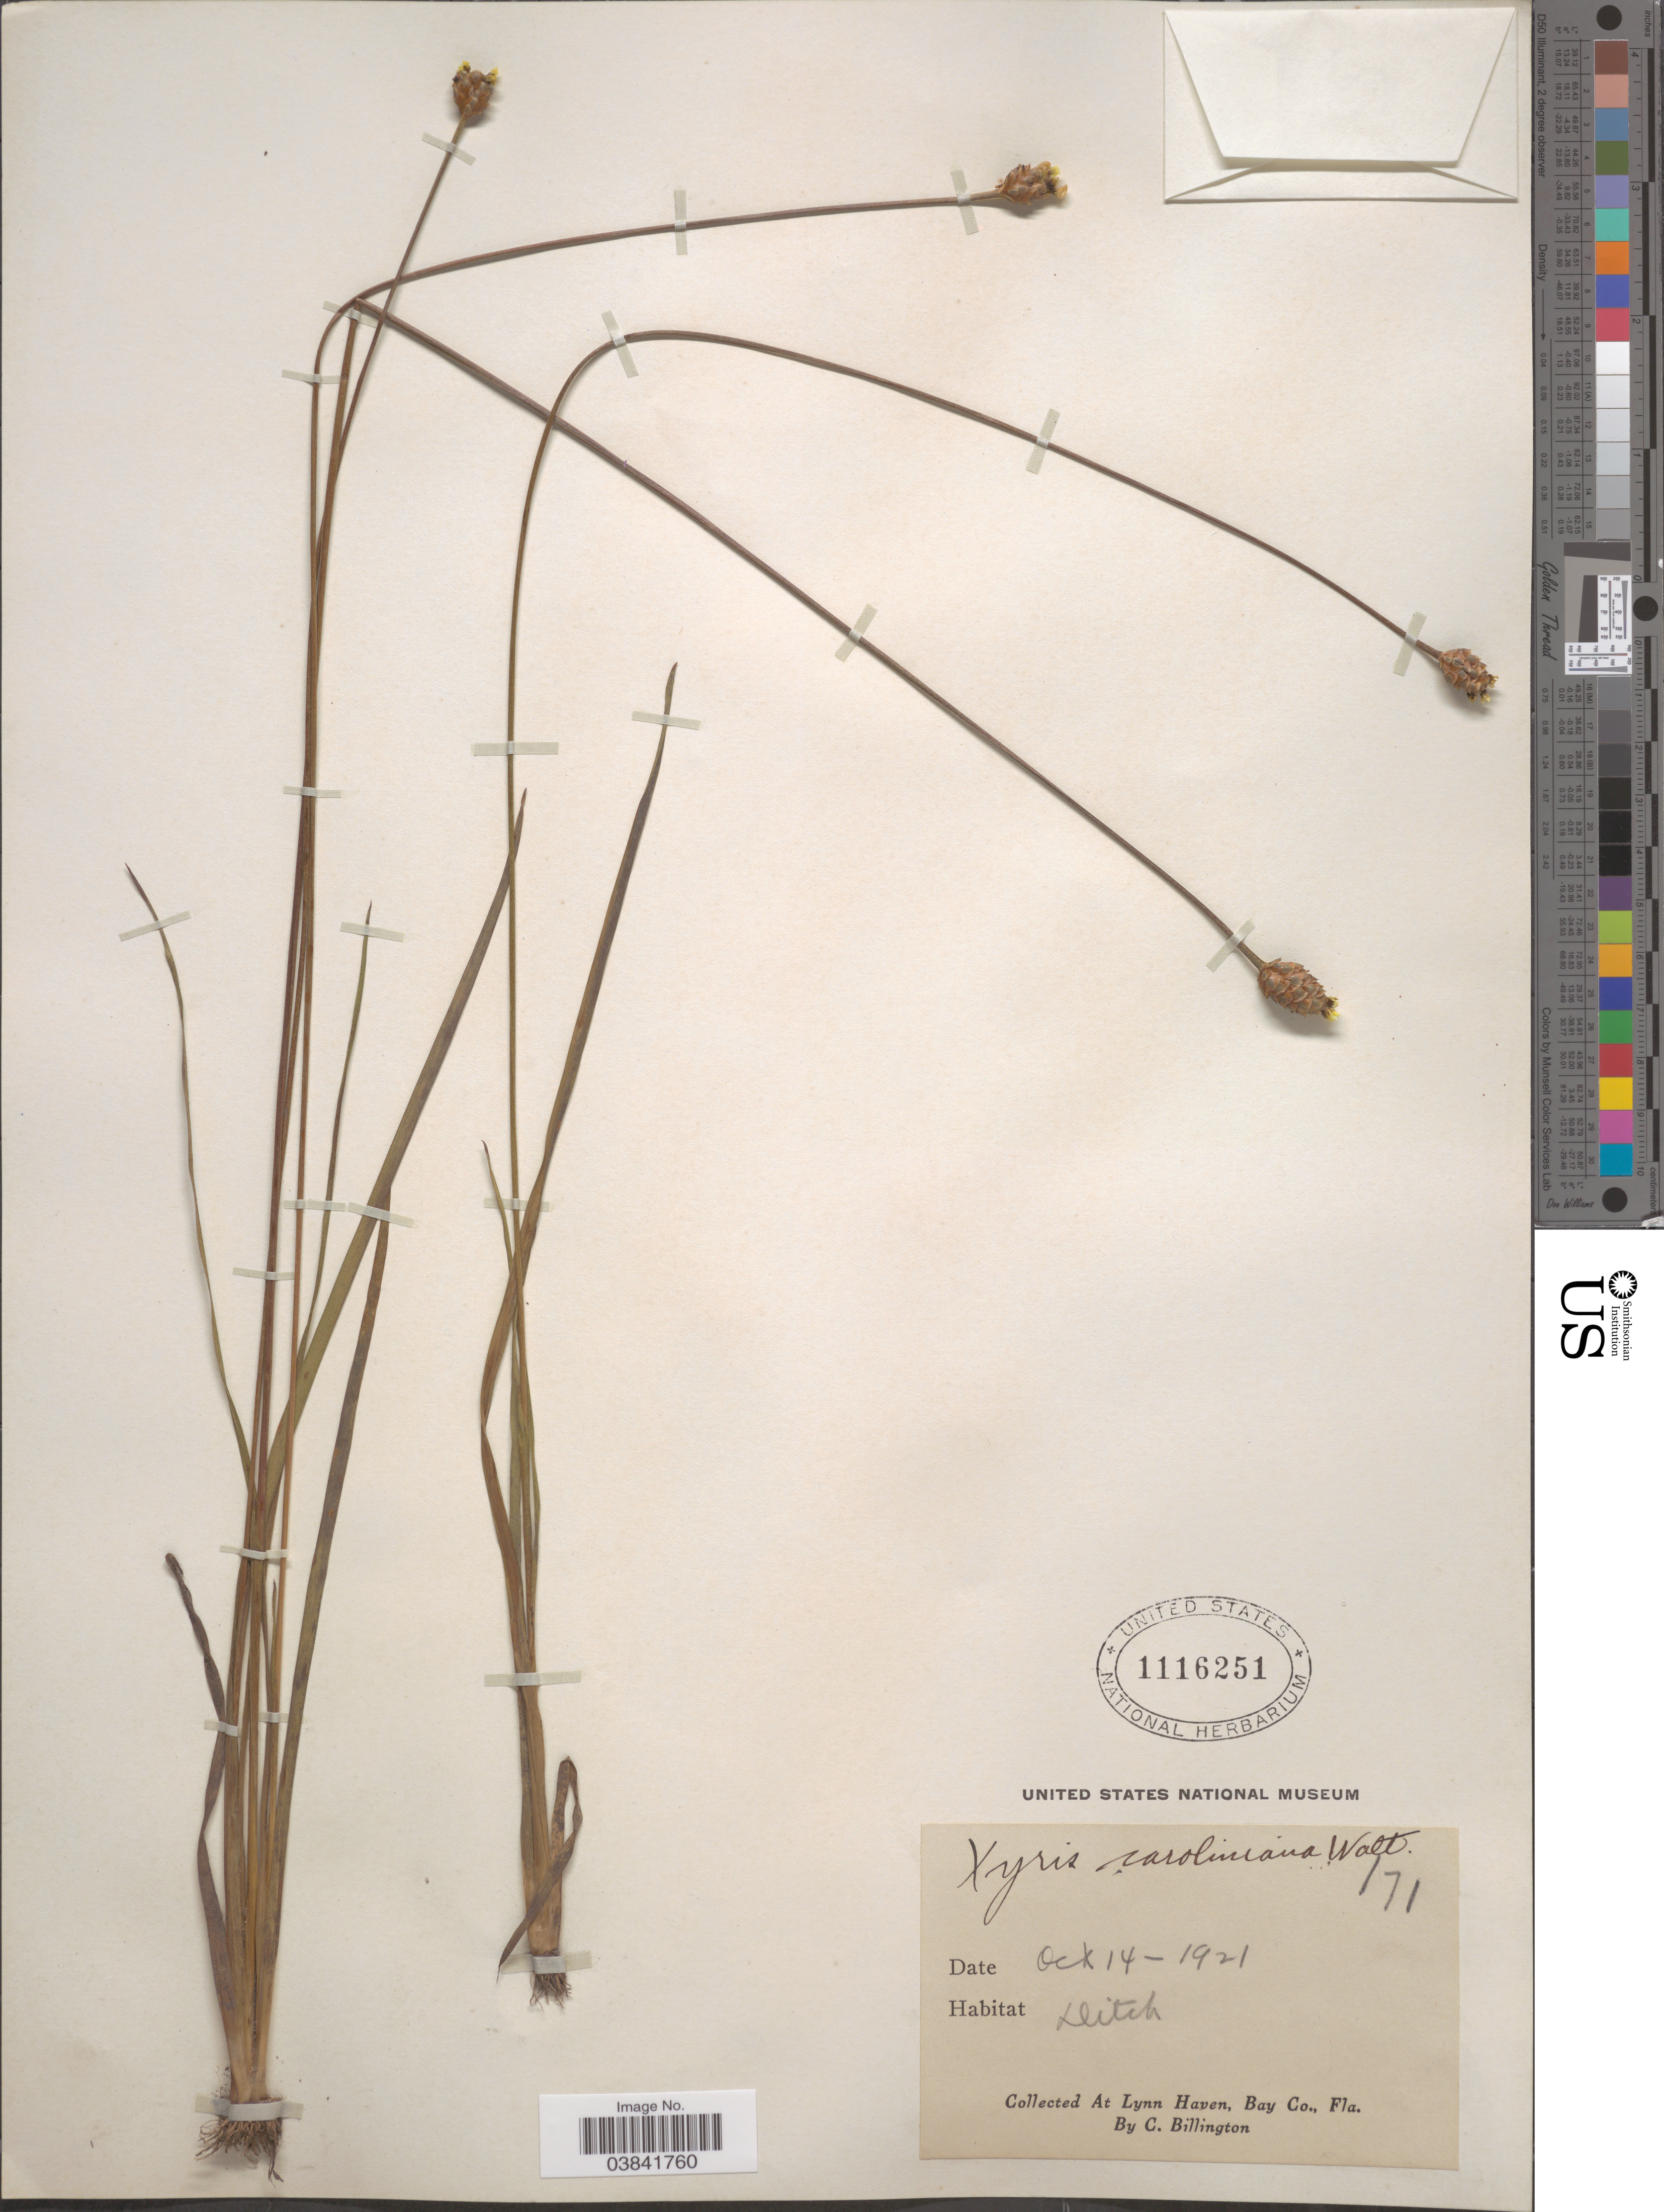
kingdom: Plantae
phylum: Tracheophyta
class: Liliopsida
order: Poales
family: Xyridaceae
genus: Xyris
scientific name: Xyris jupicai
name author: Rich.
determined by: Strong, Mark T., (BOT), Smithsonian Institution - National Museum of Natural History (UNITED STATES)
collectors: C. Billington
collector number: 171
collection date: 1921-10-14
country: United States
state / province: Florida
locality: Lynn Haven, Bay Co.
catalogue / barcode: US 1116251